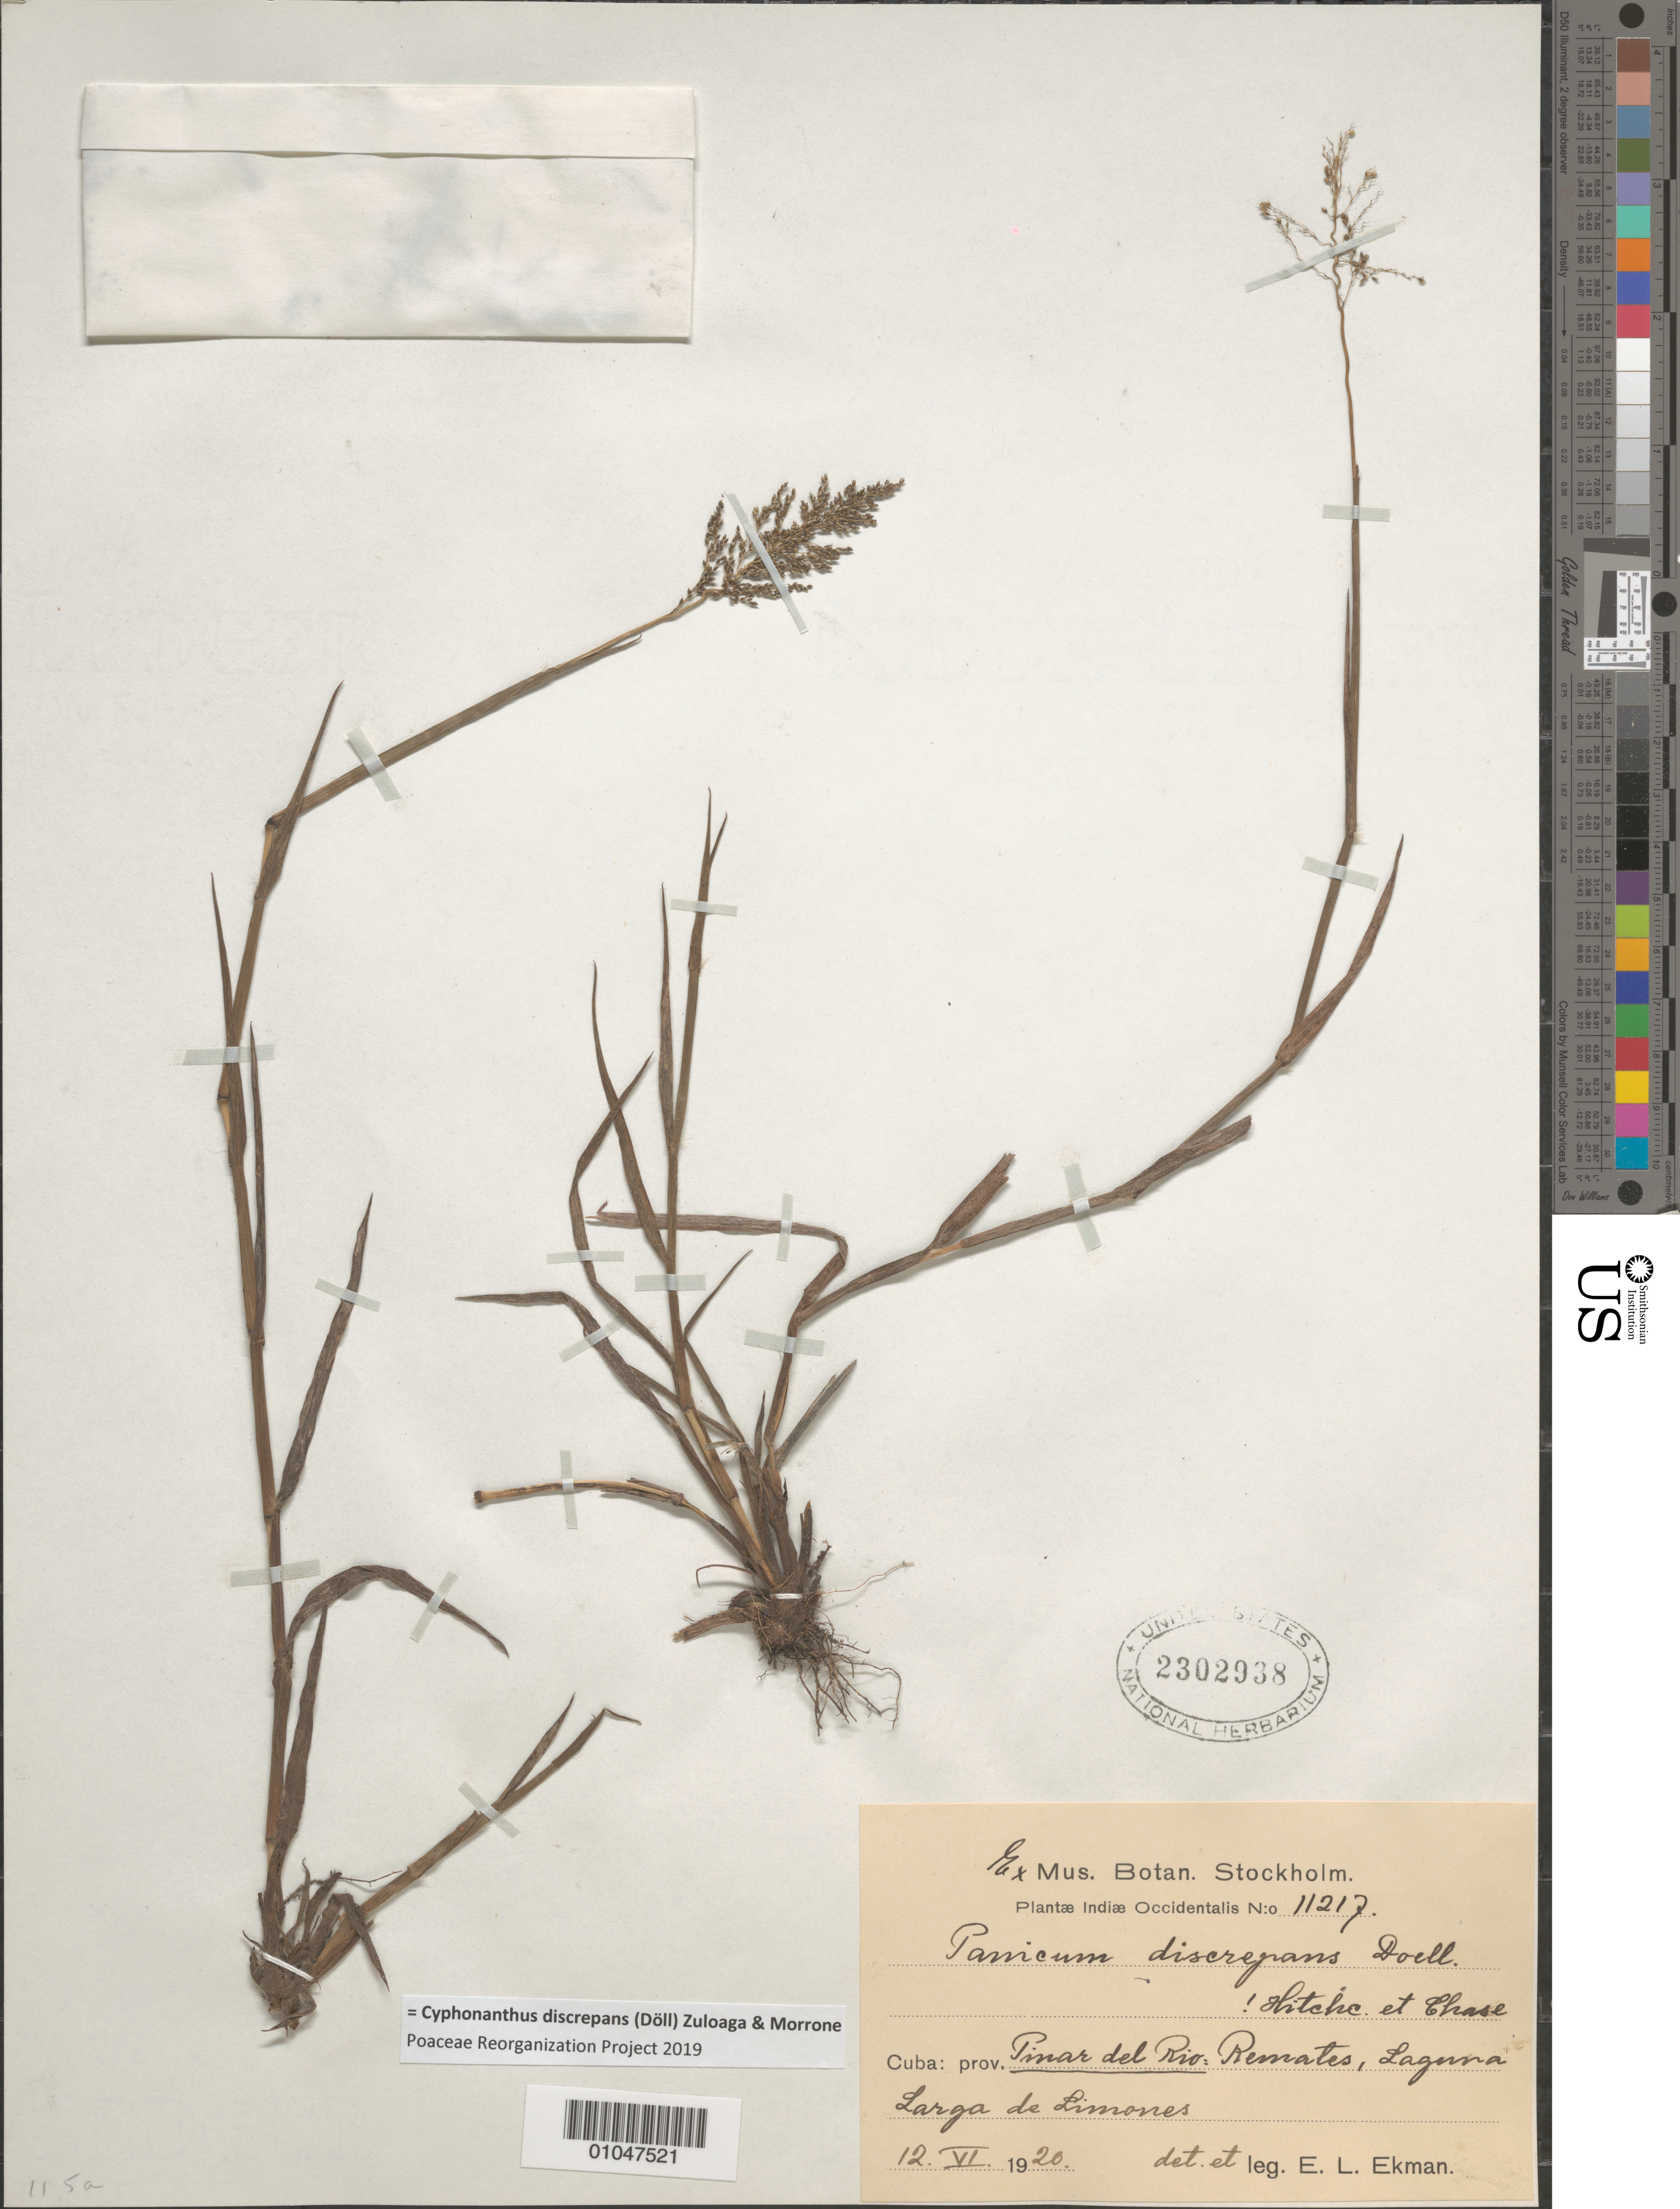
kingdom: Plantae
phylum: Tracheophyta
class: Liliopsida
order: Poales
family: Poaceae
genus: Panicum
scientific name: Panicum discrepans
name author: Döll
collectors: E. L. Ekman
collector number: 11217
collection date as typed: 12 Jun 1920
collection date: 1920-06-12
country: Cuba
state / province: Pinar del Rio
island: Cuba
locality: Remates, Laguna Larga de Limones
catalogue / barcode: US 2302938